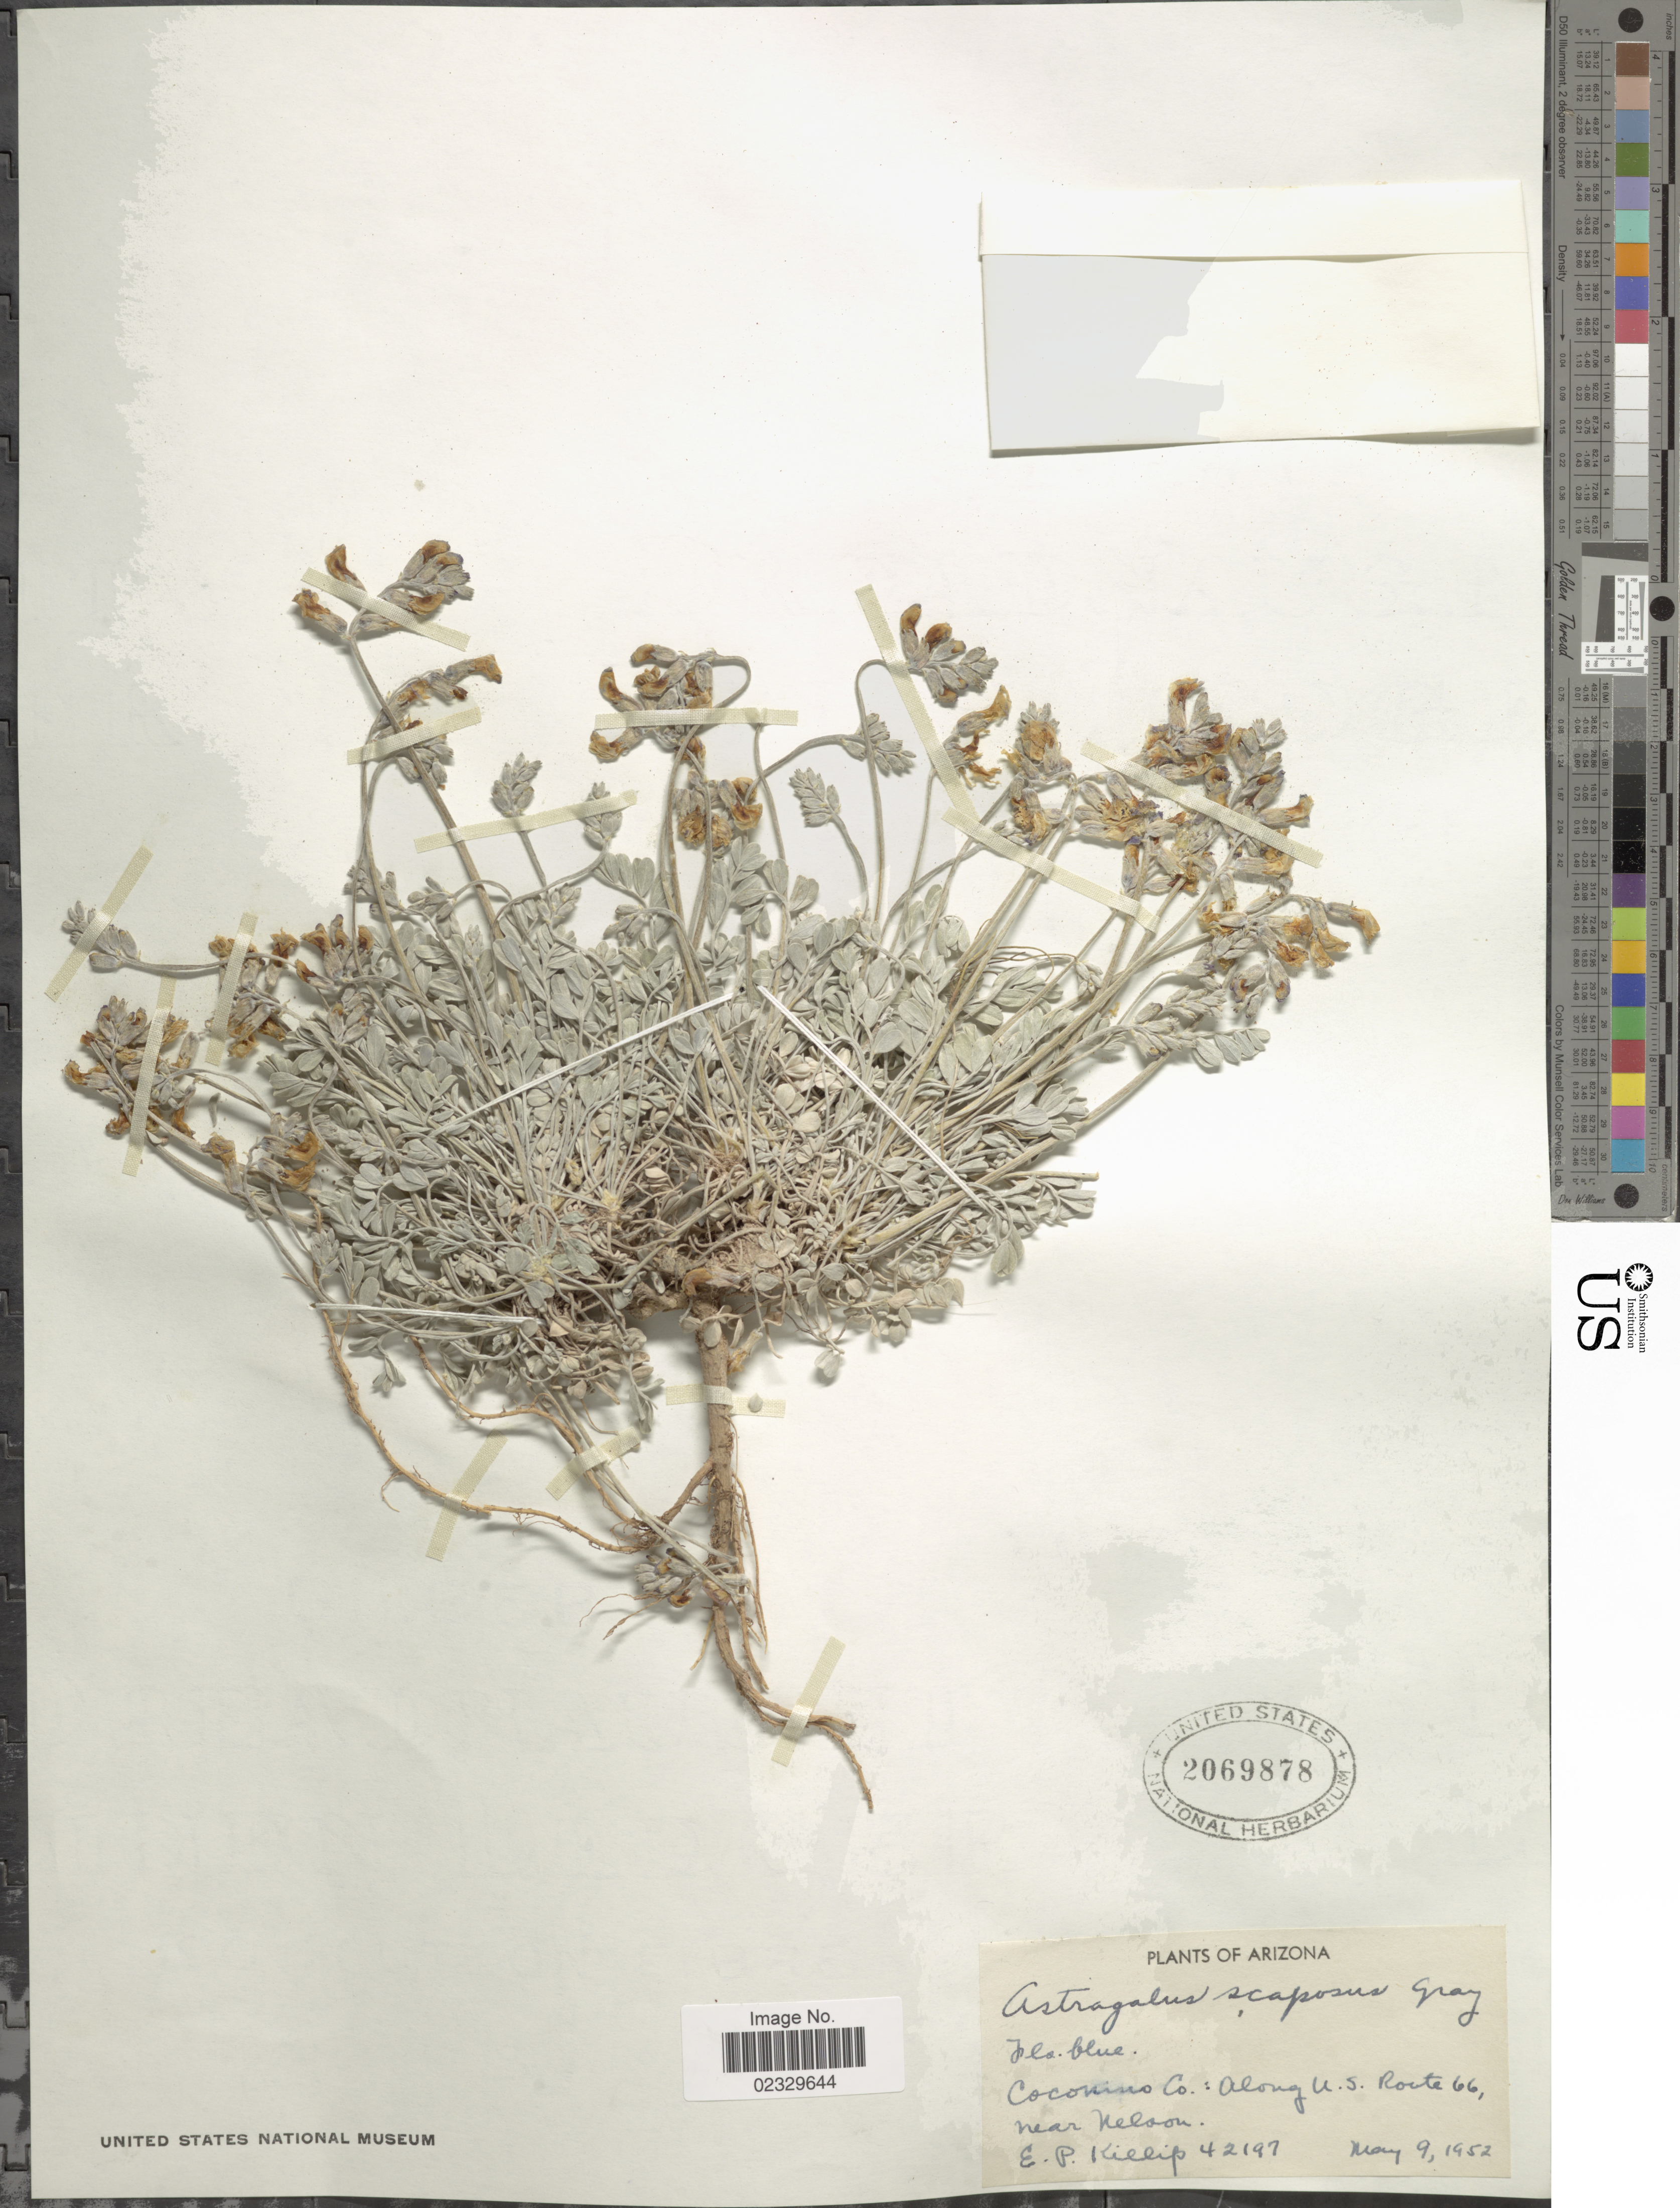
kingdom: Plantae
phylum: Tracheophyta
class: Magnoliopsida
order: Fabales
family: Fabaceae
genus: Astragalus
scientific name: Astragalus calycosus var. scaposus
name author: (A. Gray) M.E. Jones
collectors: E. P. Killip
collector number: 42197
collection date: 1952-05-09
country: United States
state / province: Arizona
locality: Coconino Co.: Along U. S. Route 66, near Nelson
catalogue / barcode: US 2069878